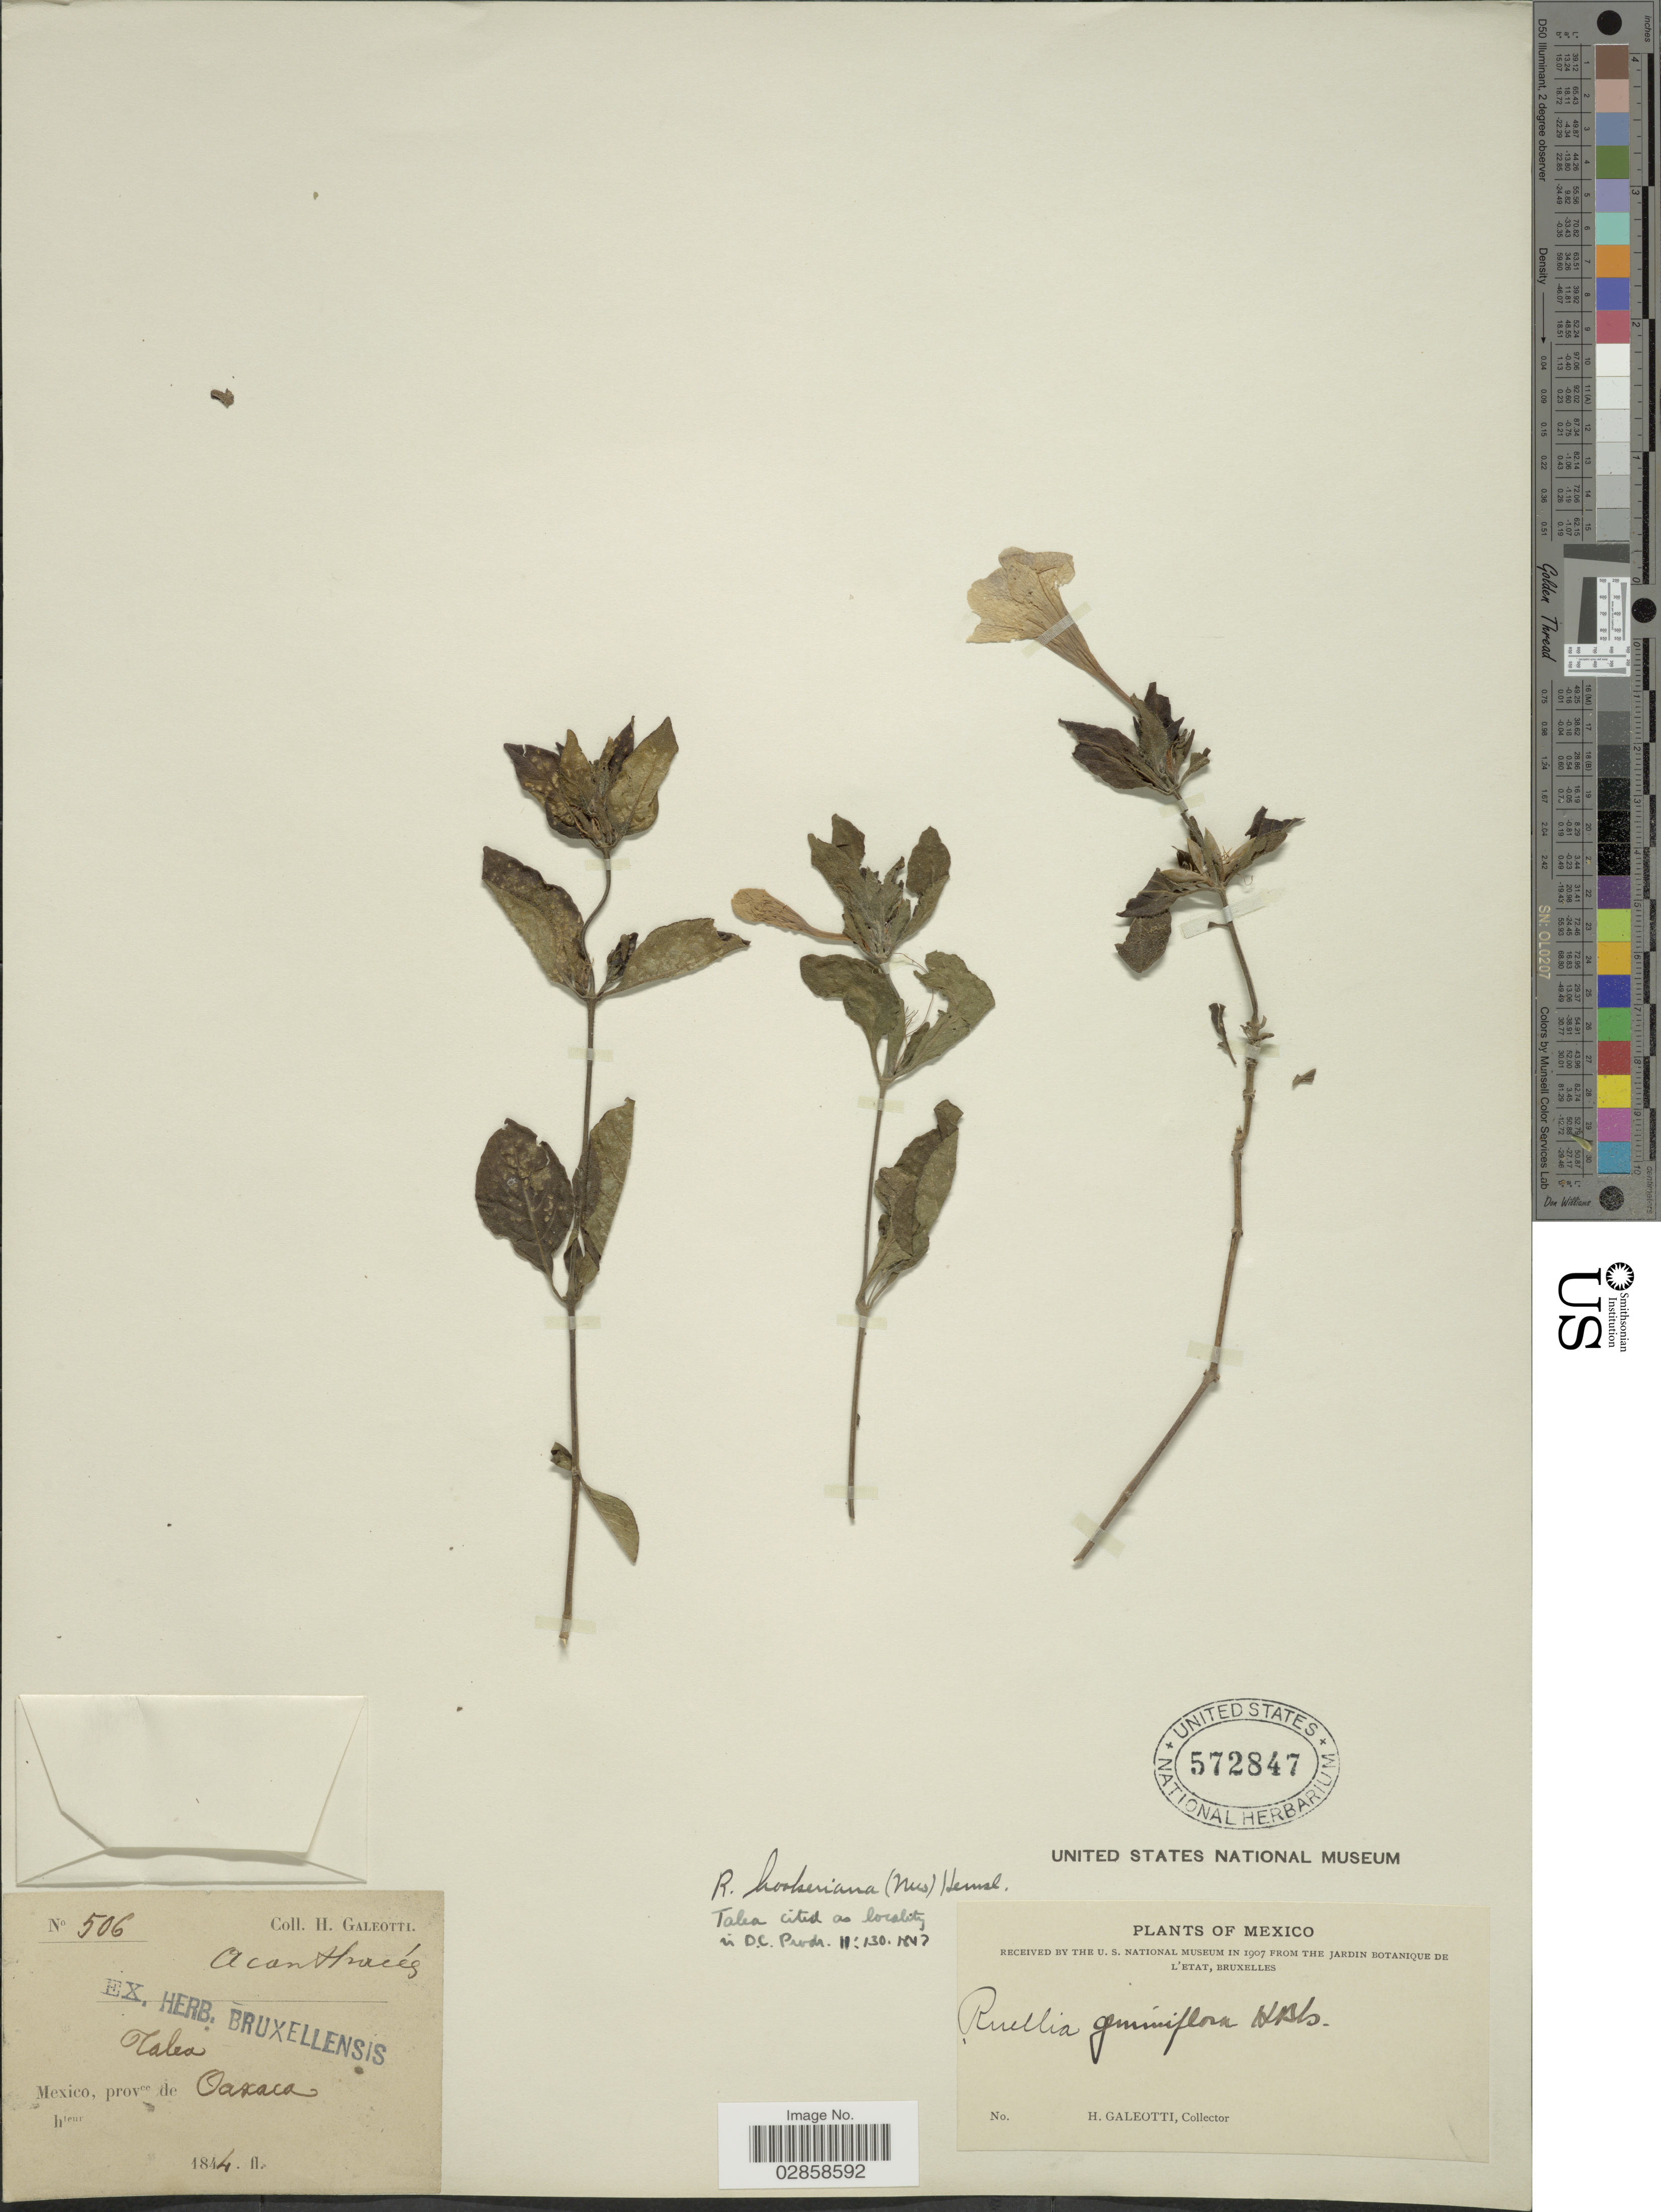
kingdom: Plantae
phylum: Tracheophyta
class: Magnoliopsida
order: Lamiales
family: Acanthaceae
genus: Ruellia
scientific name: Ruellia hookeriana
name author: (Nees) Hemsl.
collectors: H. G. Galeotti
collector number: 506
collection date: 1844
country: Mexico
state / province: Oaxaca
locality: Talea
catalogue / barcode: US 572847